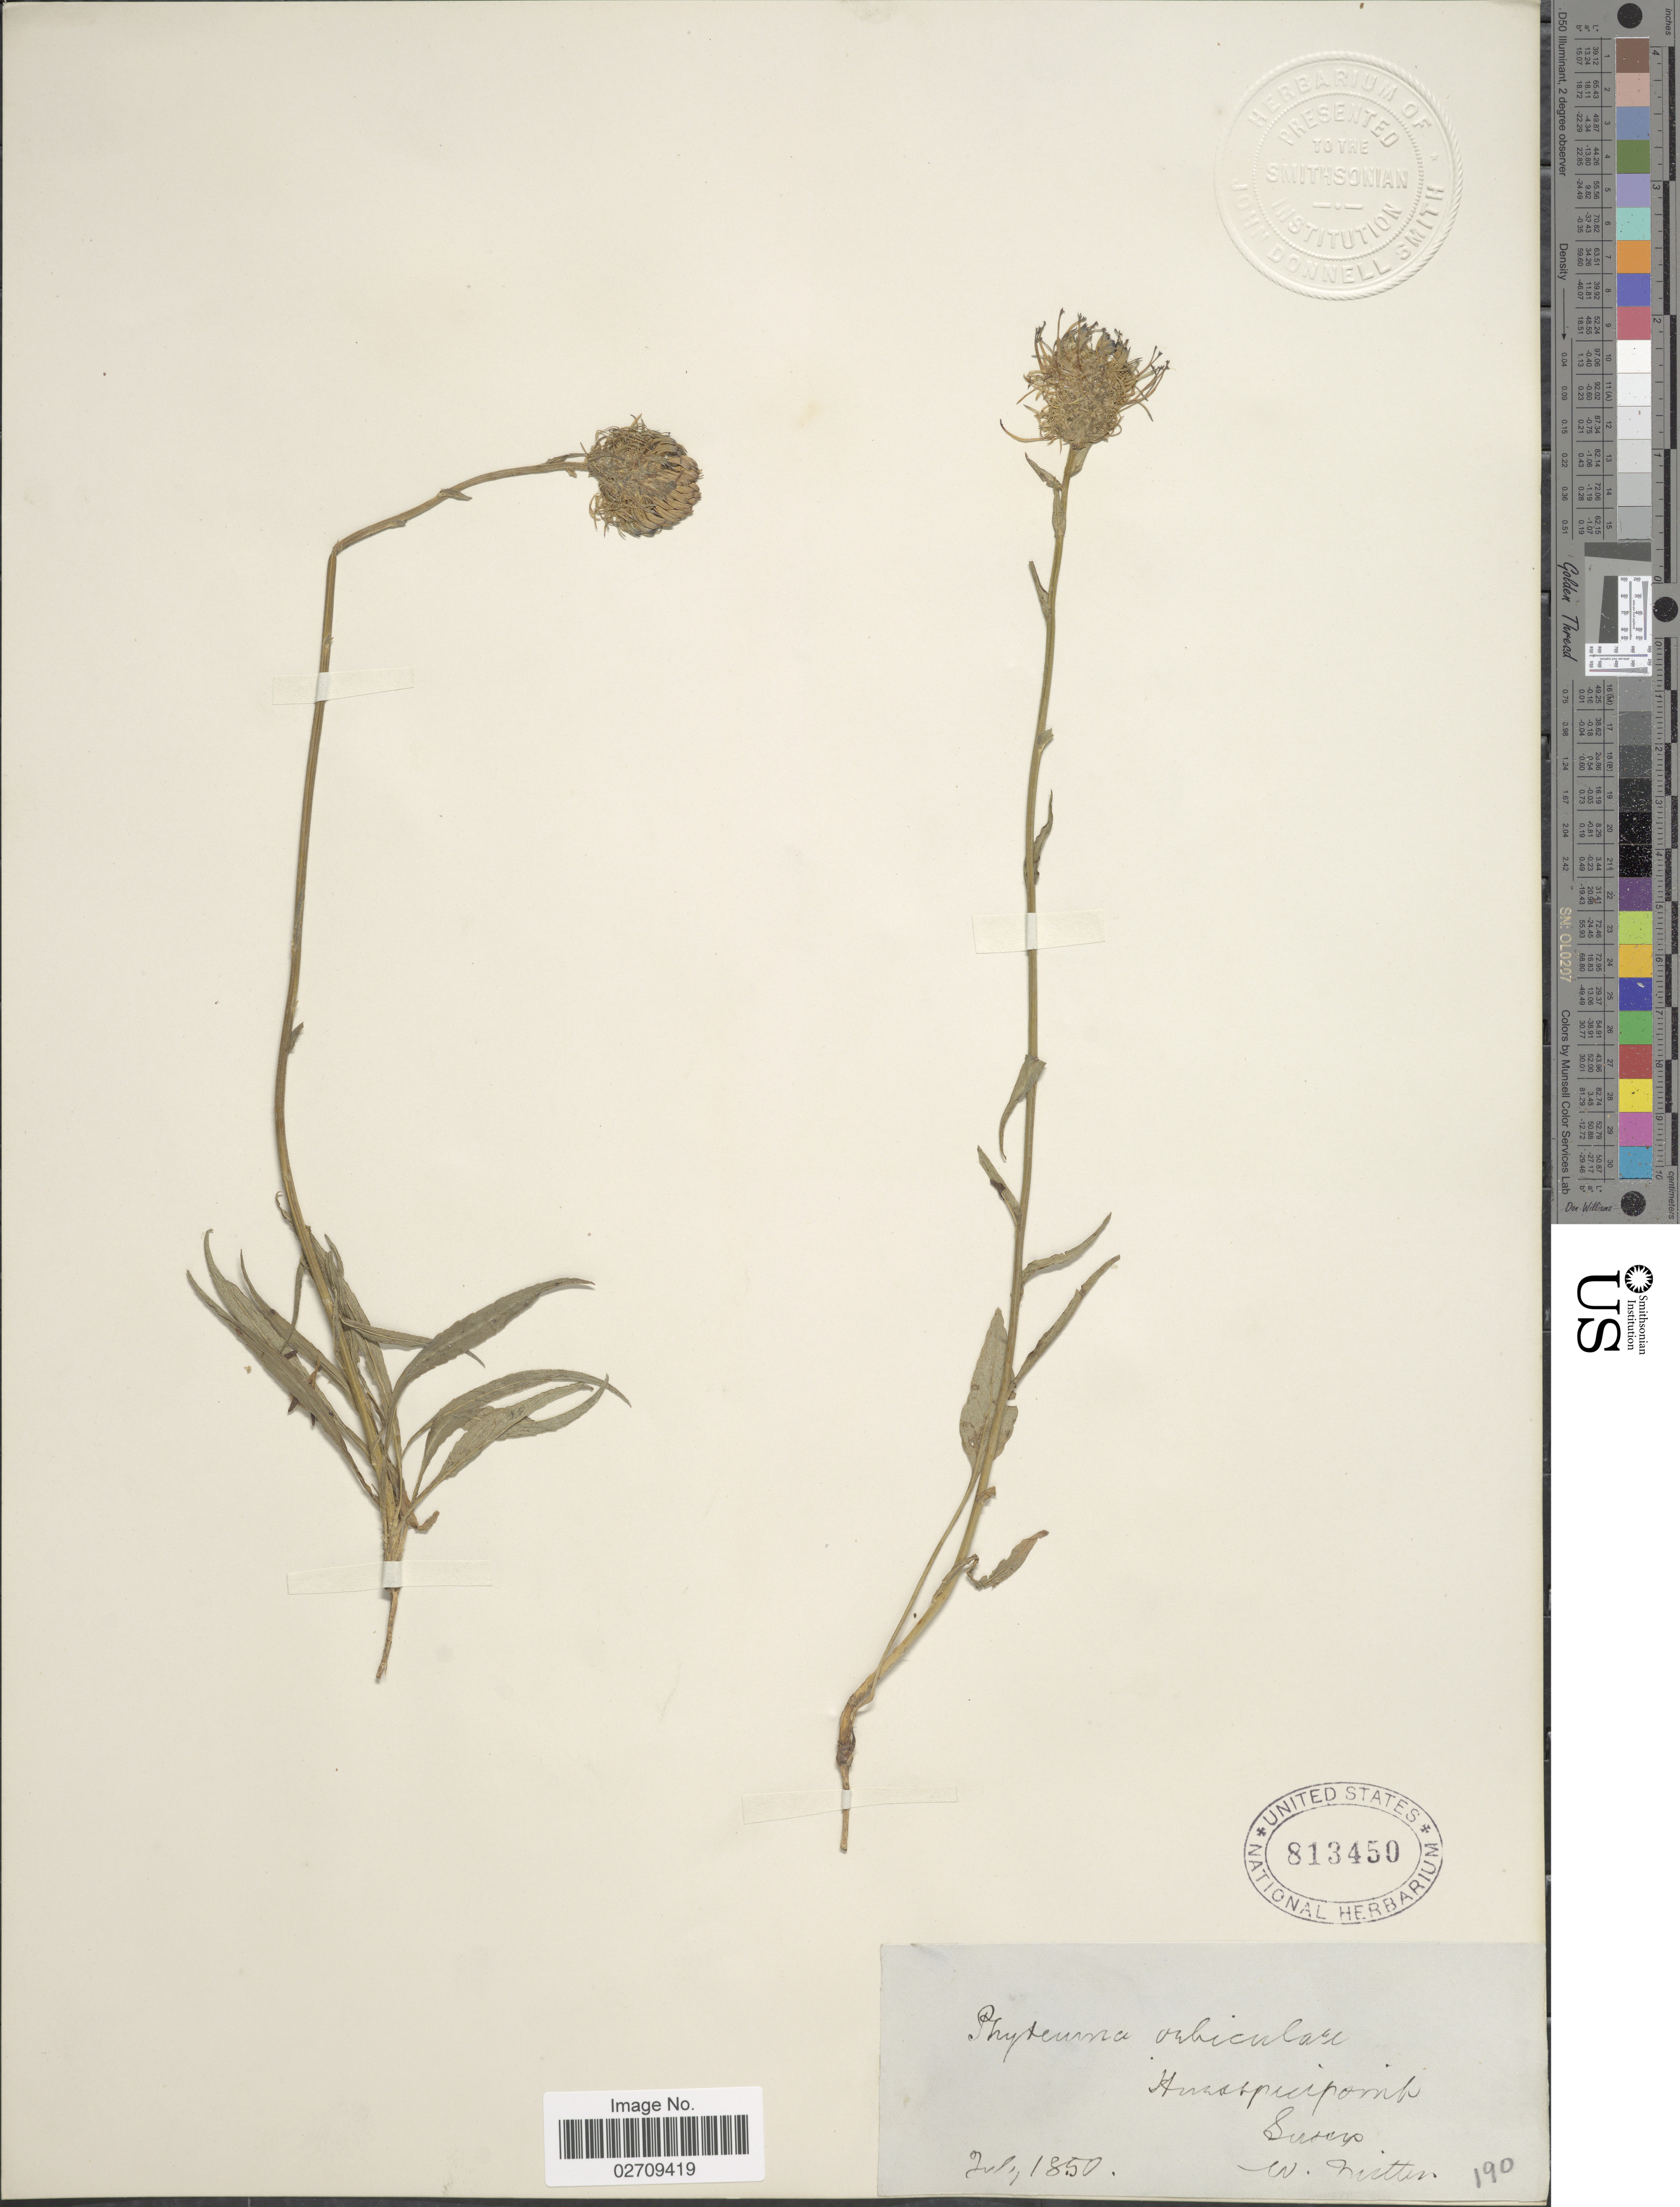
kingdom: Plantae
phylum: Tracheophyta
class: Magnoliopsida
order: Asterales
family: Campanulaceae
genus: Phyteuma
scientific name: Phyteuma orbiculare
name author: L.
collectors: W. Nirtten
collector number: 190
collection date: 1850-07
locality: Huaspicipomb, Suseyo [interpreted]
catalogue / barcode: US 813450